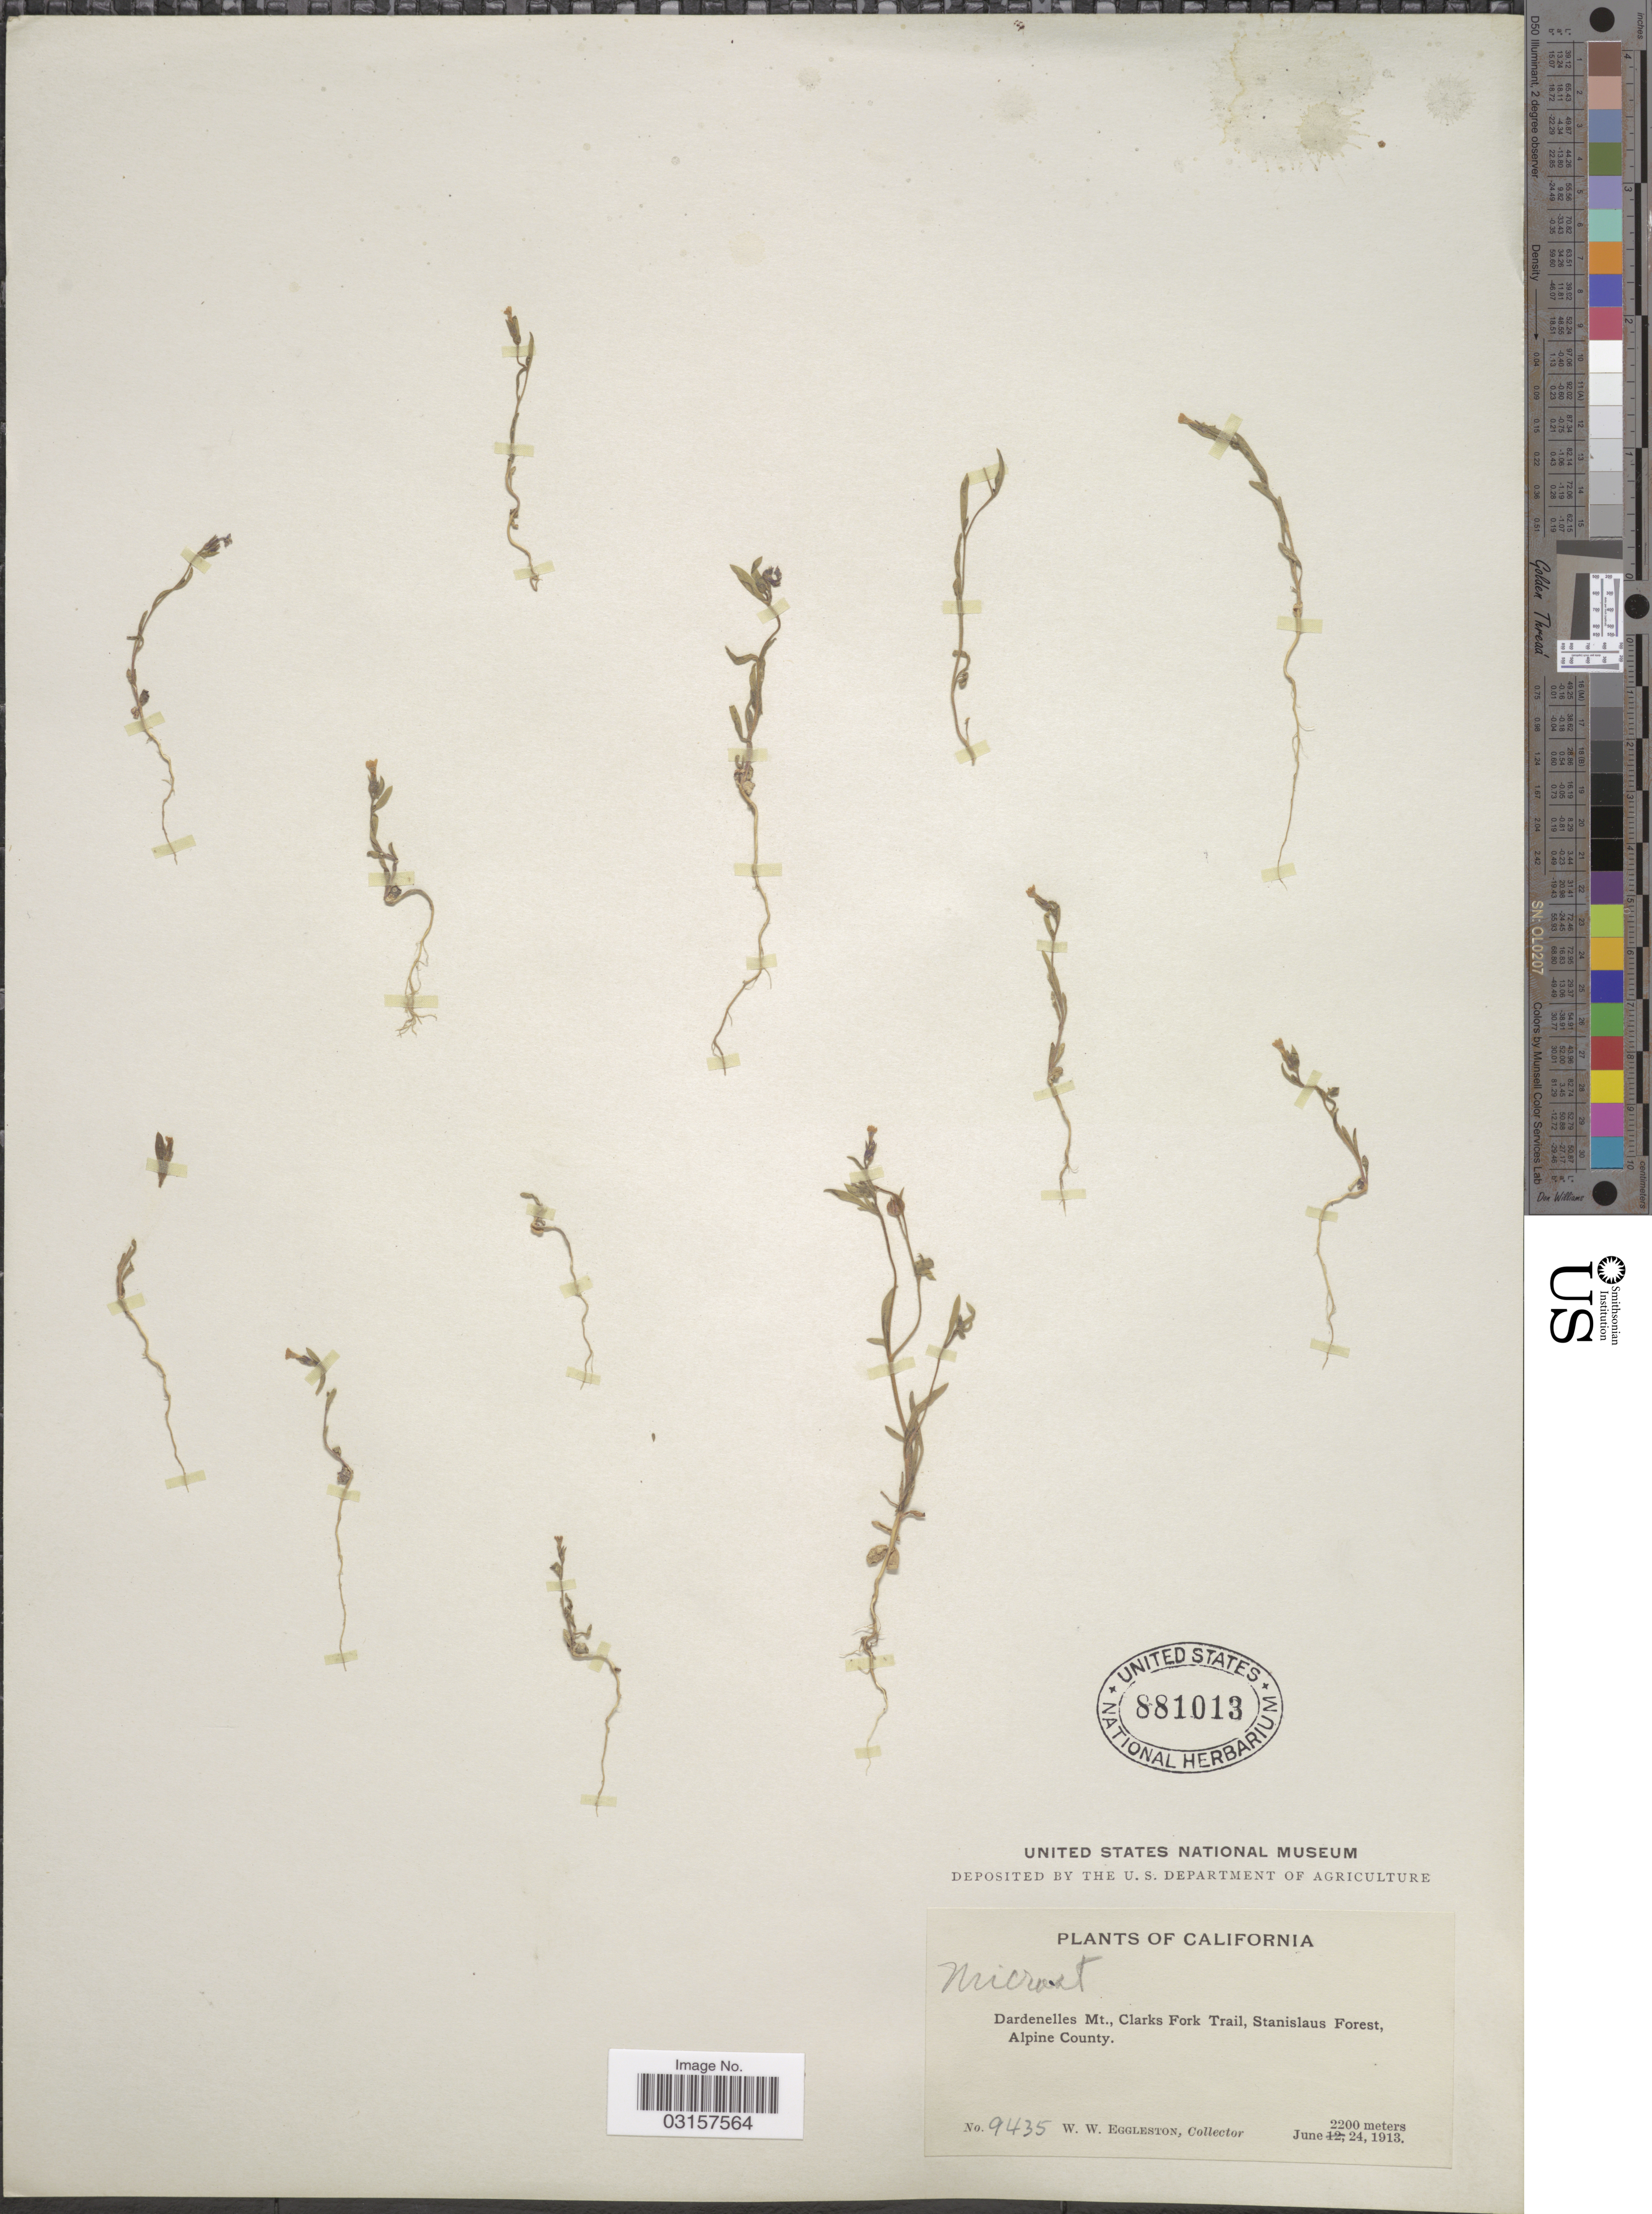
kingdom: Plantae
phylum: Tracheophyta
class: Magnoliopsida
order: Ericales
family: Polemoniaceae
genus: Microsteris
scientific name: Microsteris gracilis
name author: (Hook.) Greene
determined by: (US) Smithsonian Institution - National Museum of Natural History - Department of Botany (UNITED STATES)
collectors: W. W. Eggleston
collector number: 9435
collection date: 1913-06-24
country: United States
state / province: California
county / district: Alpine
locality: Dardenelles Mts., Clarks Fork Trail, Stanislaus Forest, Alpine County.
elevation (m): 2200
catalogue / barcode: US 881013